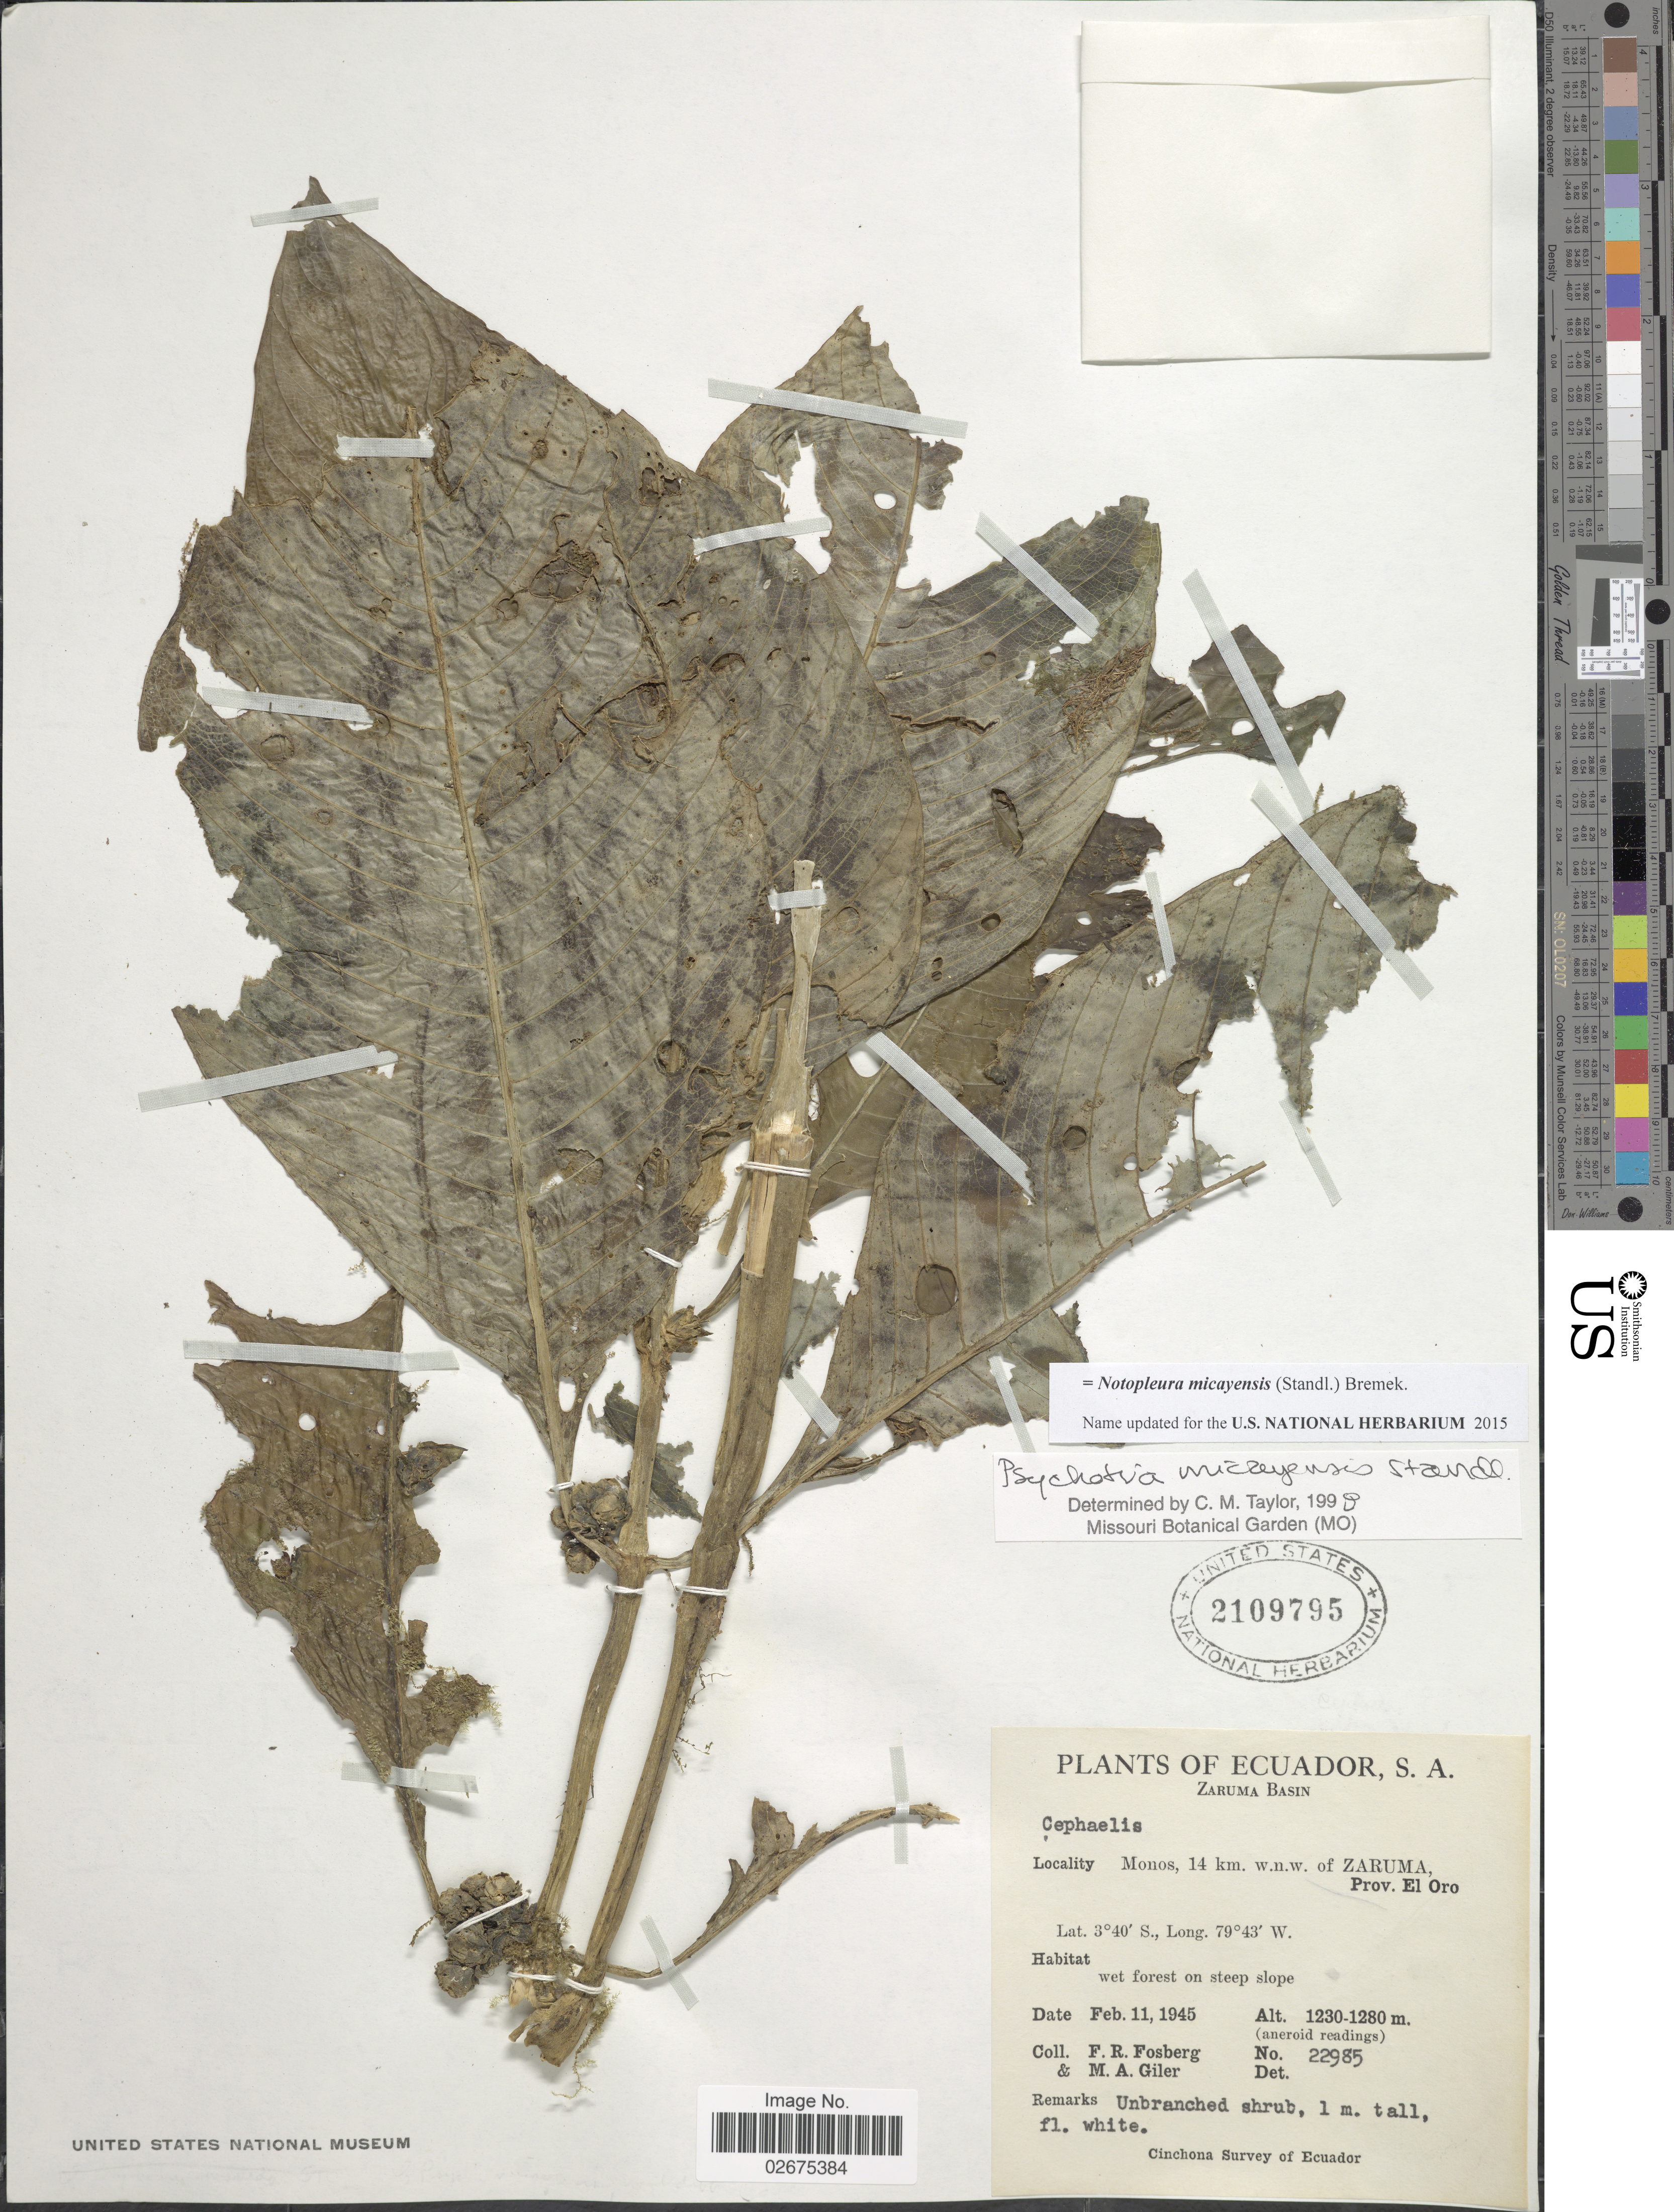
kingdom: Plantae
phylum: Tracheophyta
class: Magnoliopsida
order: Gentianales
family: Rubiaceae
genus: Notopleura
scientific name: Notopleura micayensis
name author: (Standl.) Bremek.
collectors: F. R. Fosberg & M. Giler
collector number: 22985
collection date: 1945-02-11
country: Ecuador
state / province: El Oro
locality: Zaruma Basin, Monos, 14 km w.n.w. of Zaruma, wet forest on steep slope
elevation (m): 1230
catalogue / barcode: US 2109795